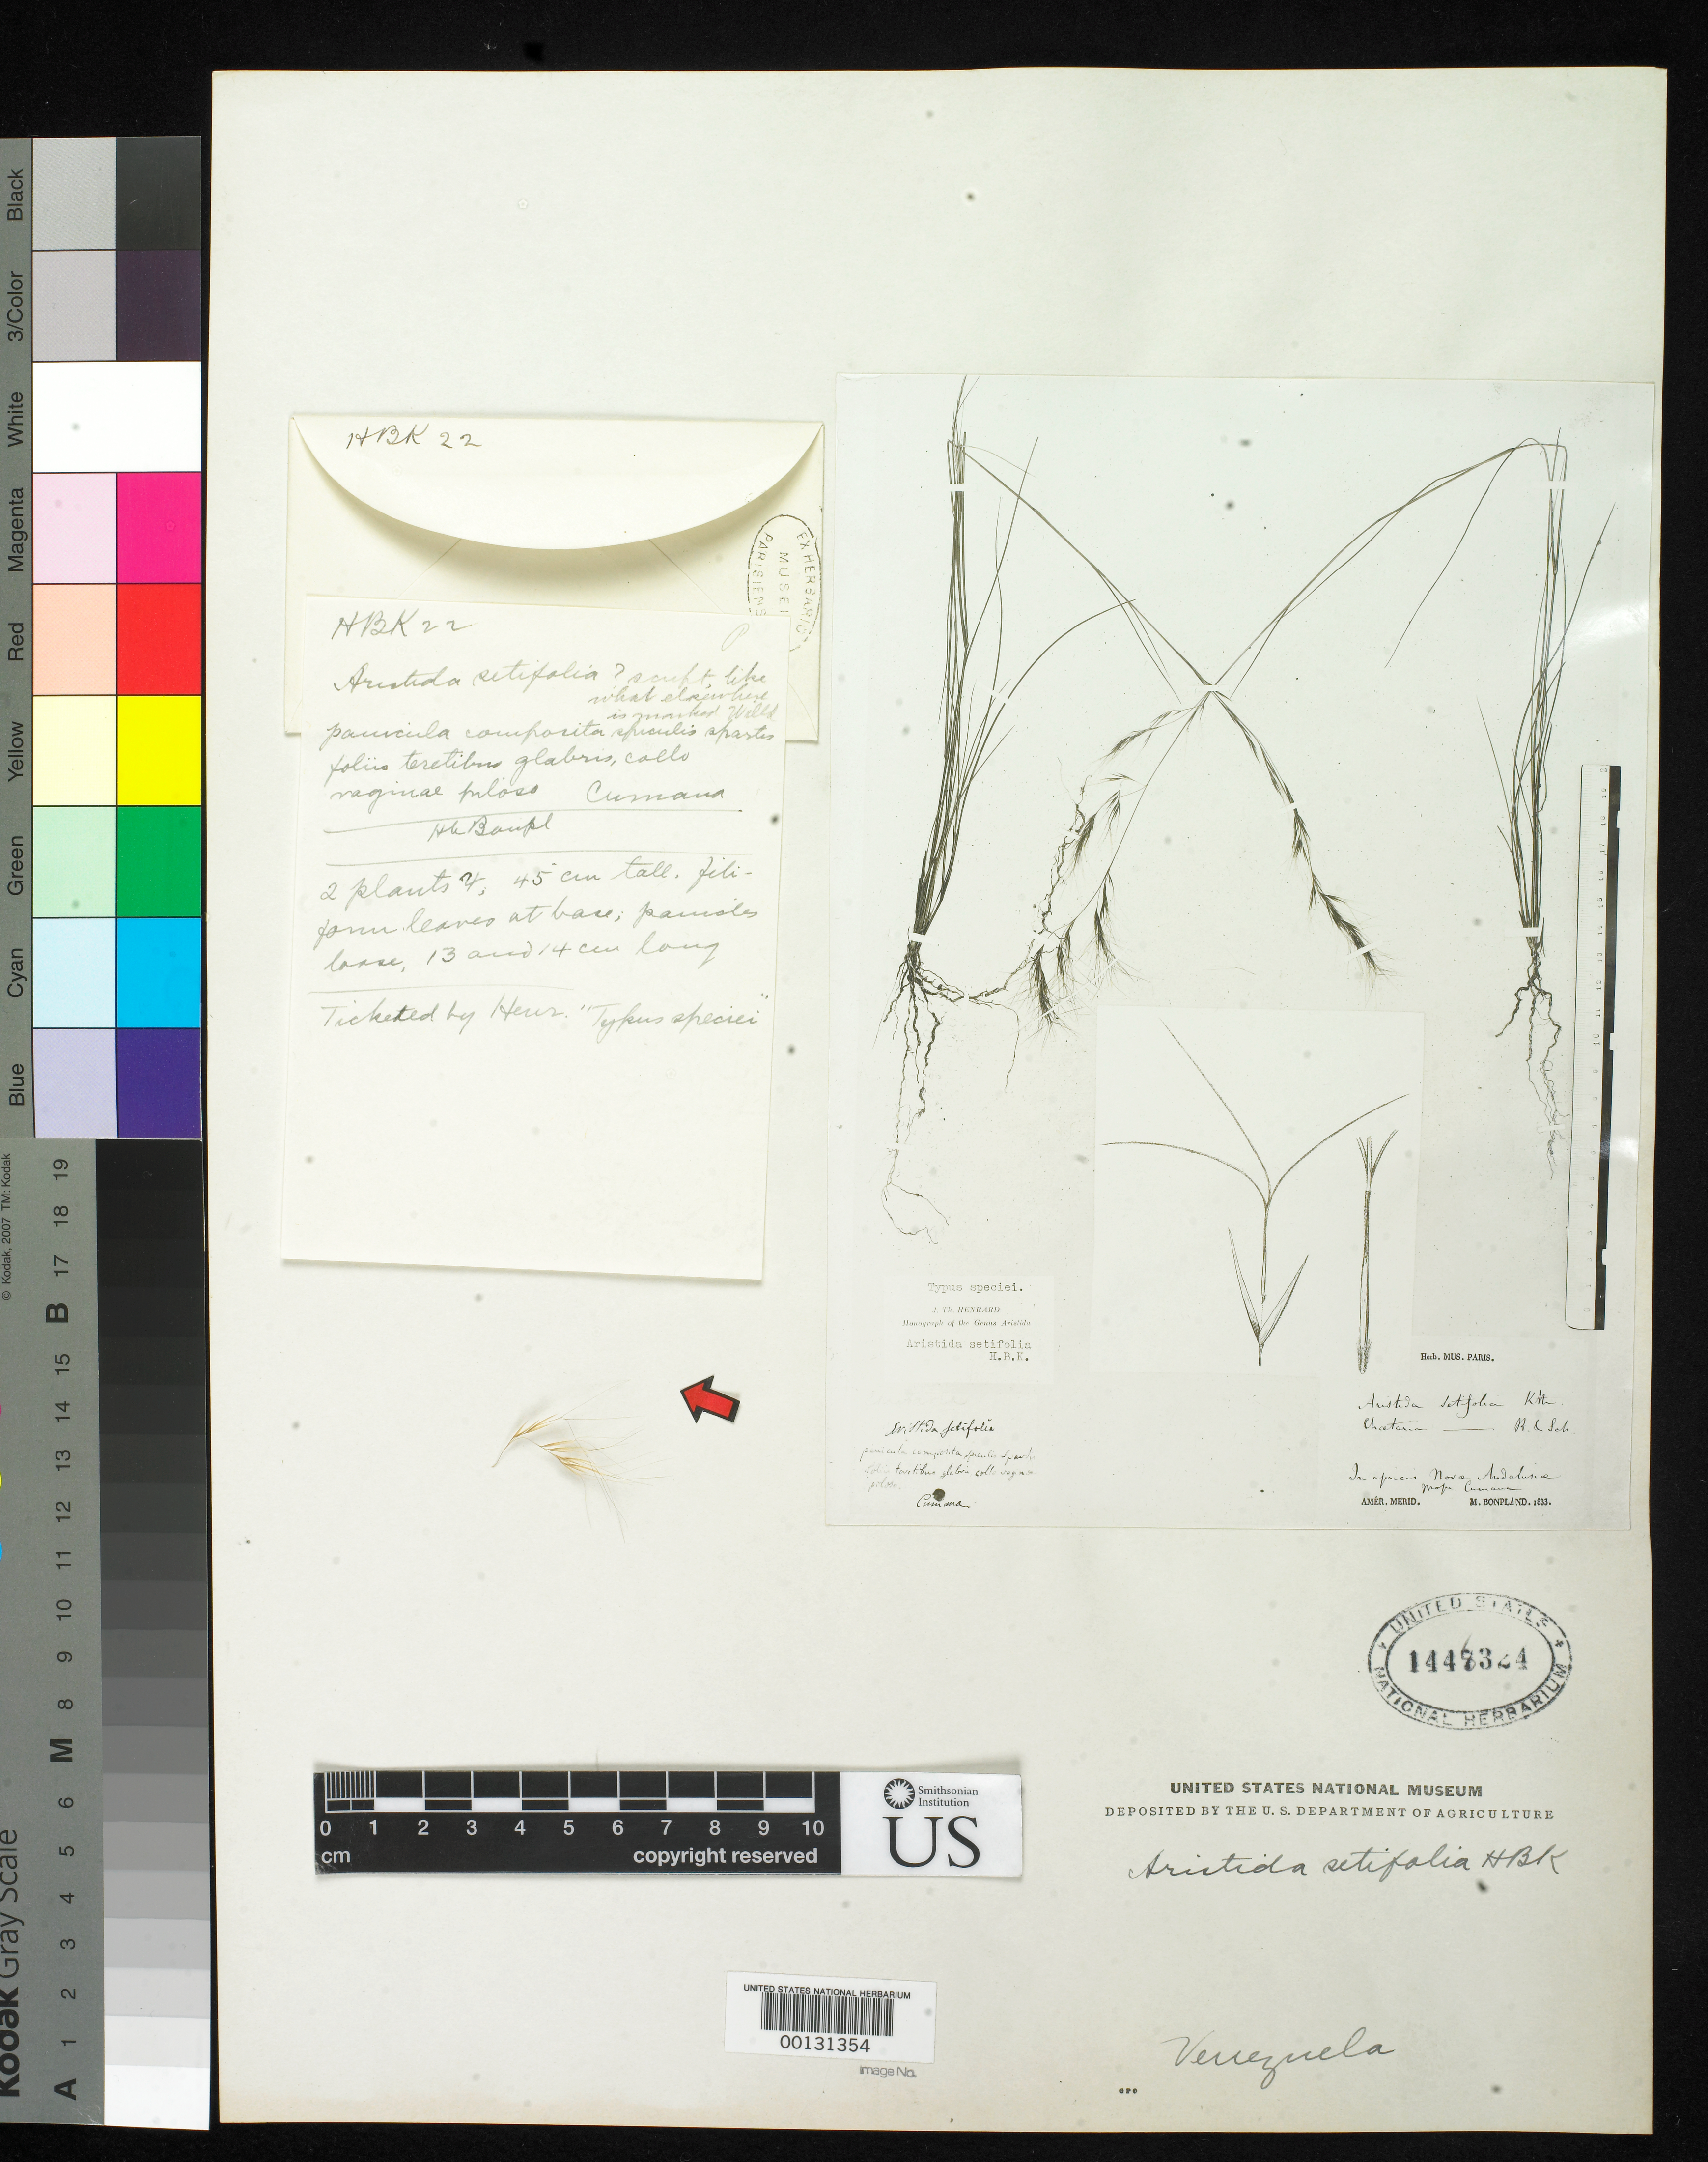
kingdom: Plantae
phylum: Tracheophyta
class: Liliopsida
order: Poales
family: Poaceae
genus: Aristida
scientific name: Aristida setifolia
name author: Kunth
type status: Type Fragment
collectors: A. J. A. Bonpland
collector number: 22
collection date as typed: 1833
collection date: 1833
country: Venezuela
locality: "Crecit in apricis Novae Andalusiae, inter Bordones et Cumana".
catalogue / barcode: US 1448324